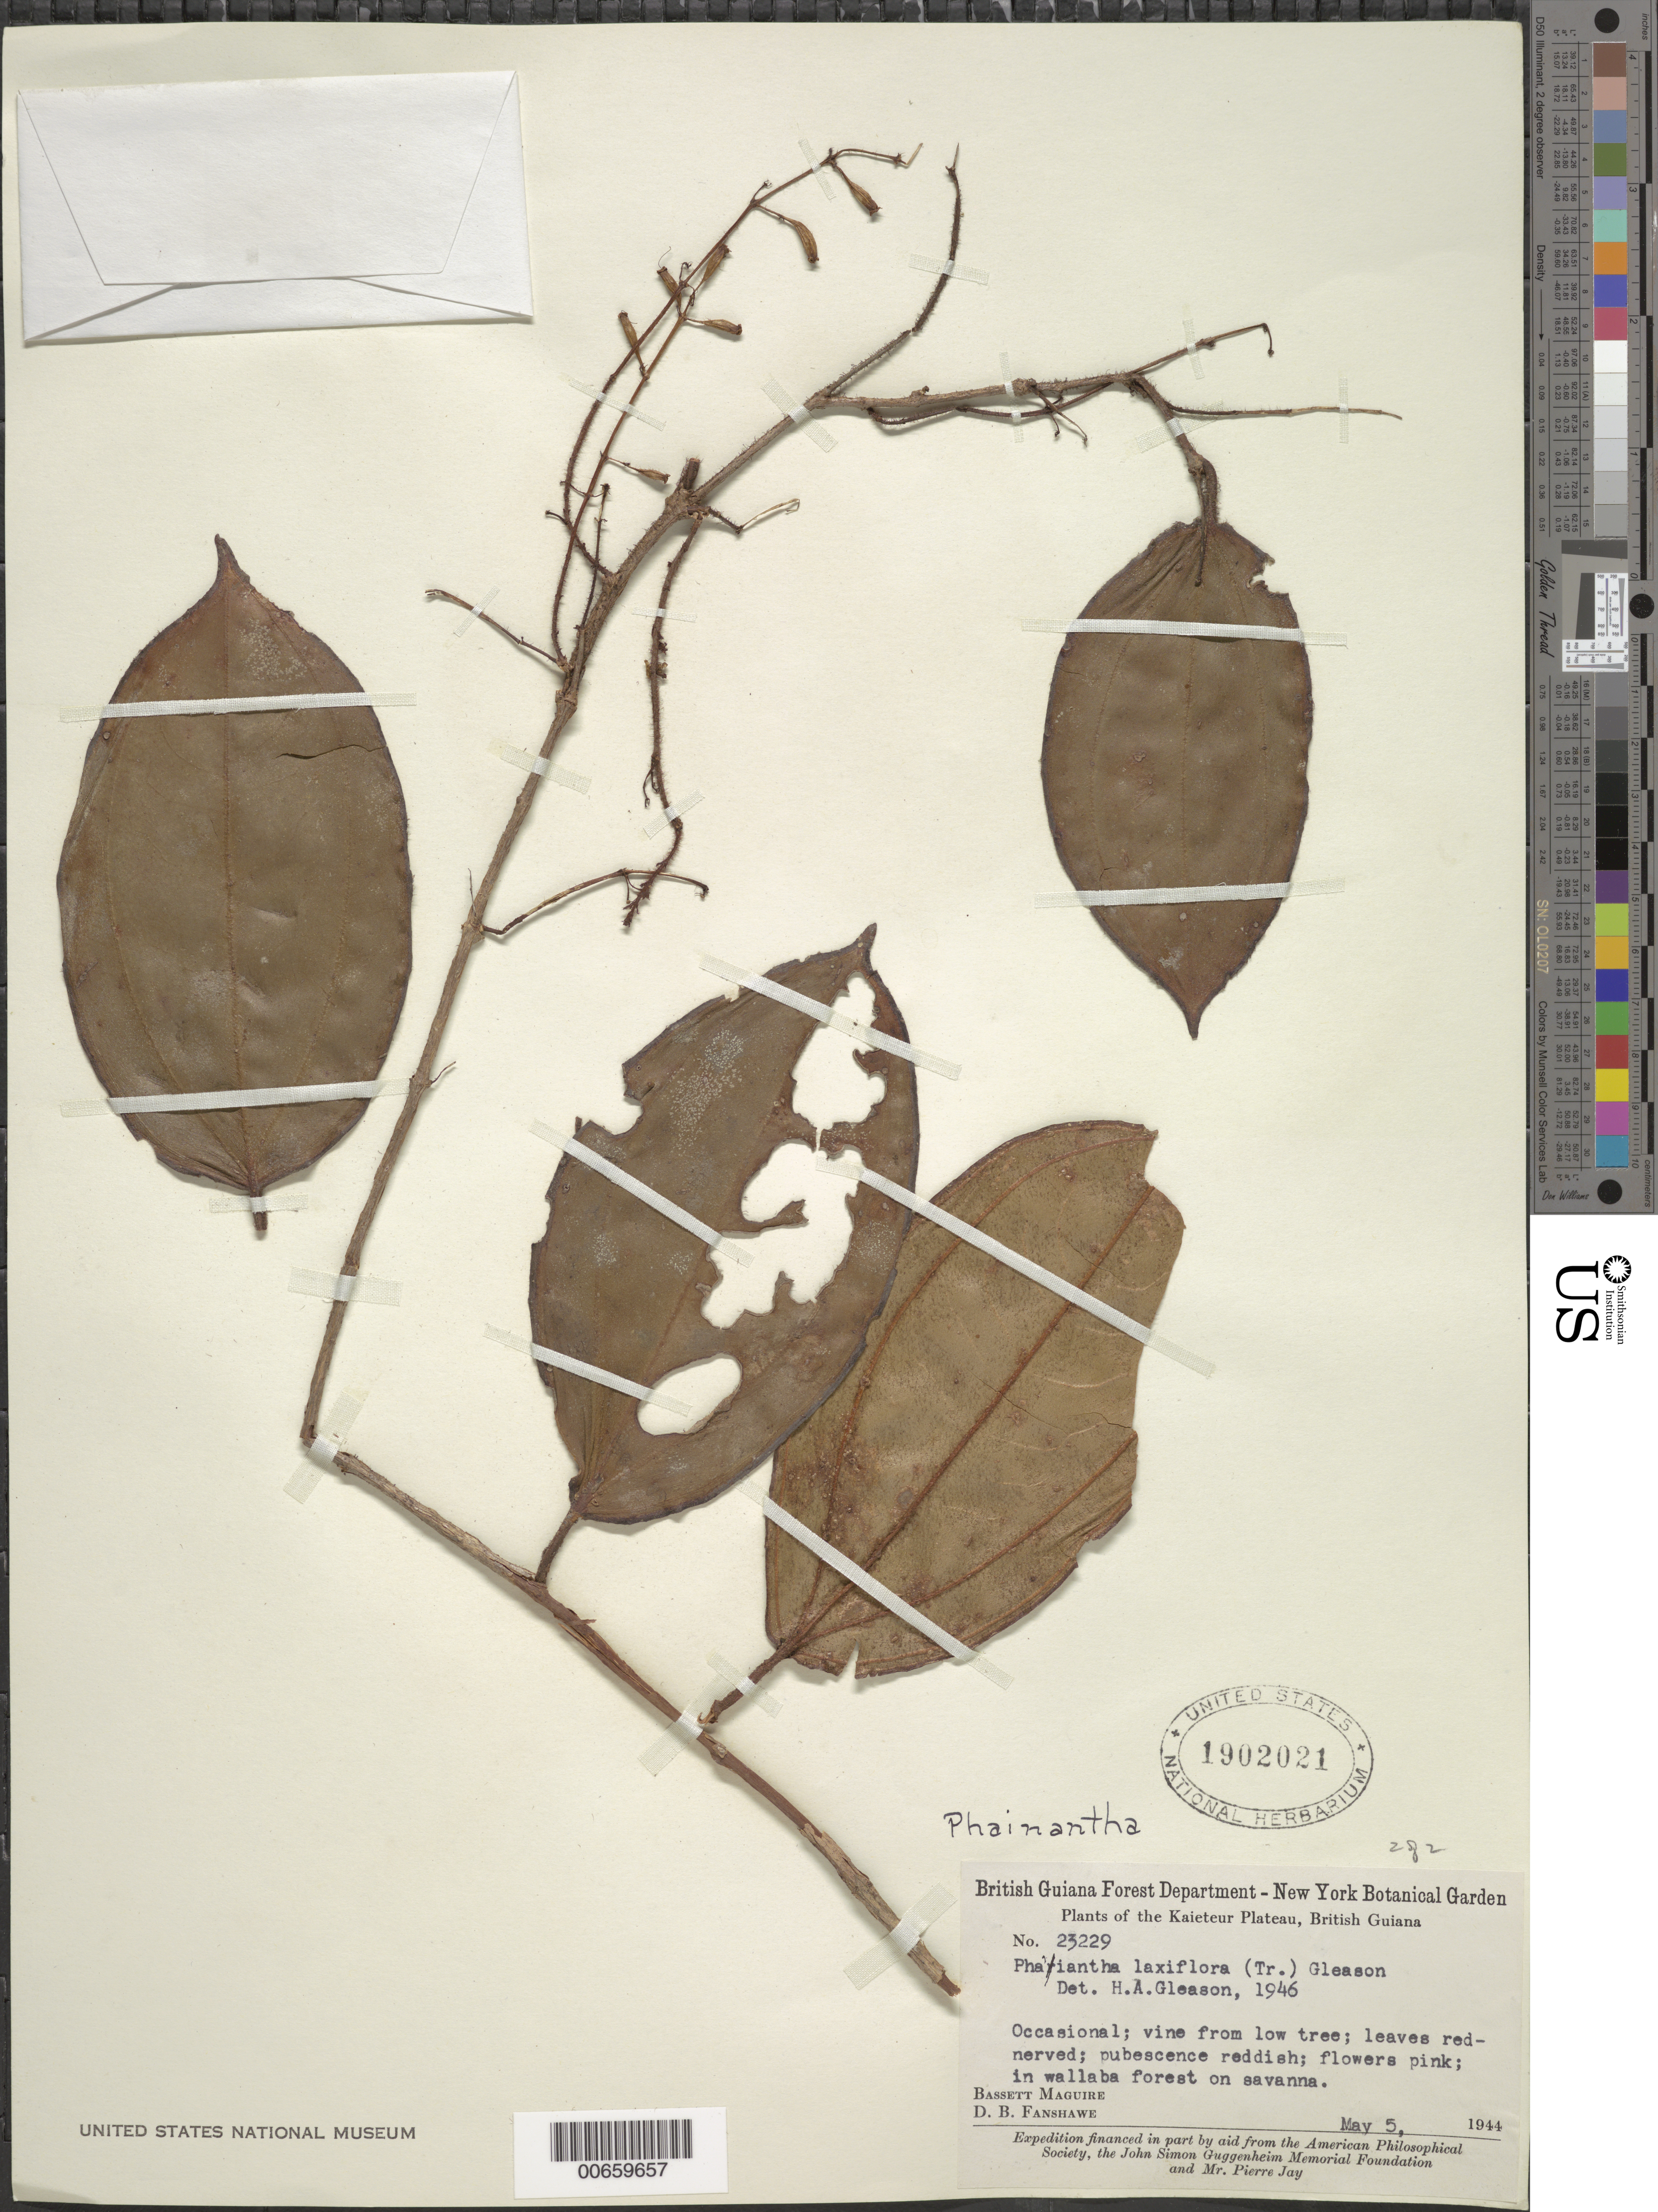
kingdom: Plantae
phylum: Tracheophyta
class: Magnoliopsida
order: Myrtales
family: Melastomataceae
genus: Phainantha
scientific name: Phainantha laxiflora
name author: (Triana) Gleason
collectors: B. Maguire & D. B. Fanshawe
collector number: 23229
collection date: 1944-05-05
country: Guyana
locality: Kaieteur Plateau, British Guiana.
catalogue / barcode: US 1902021